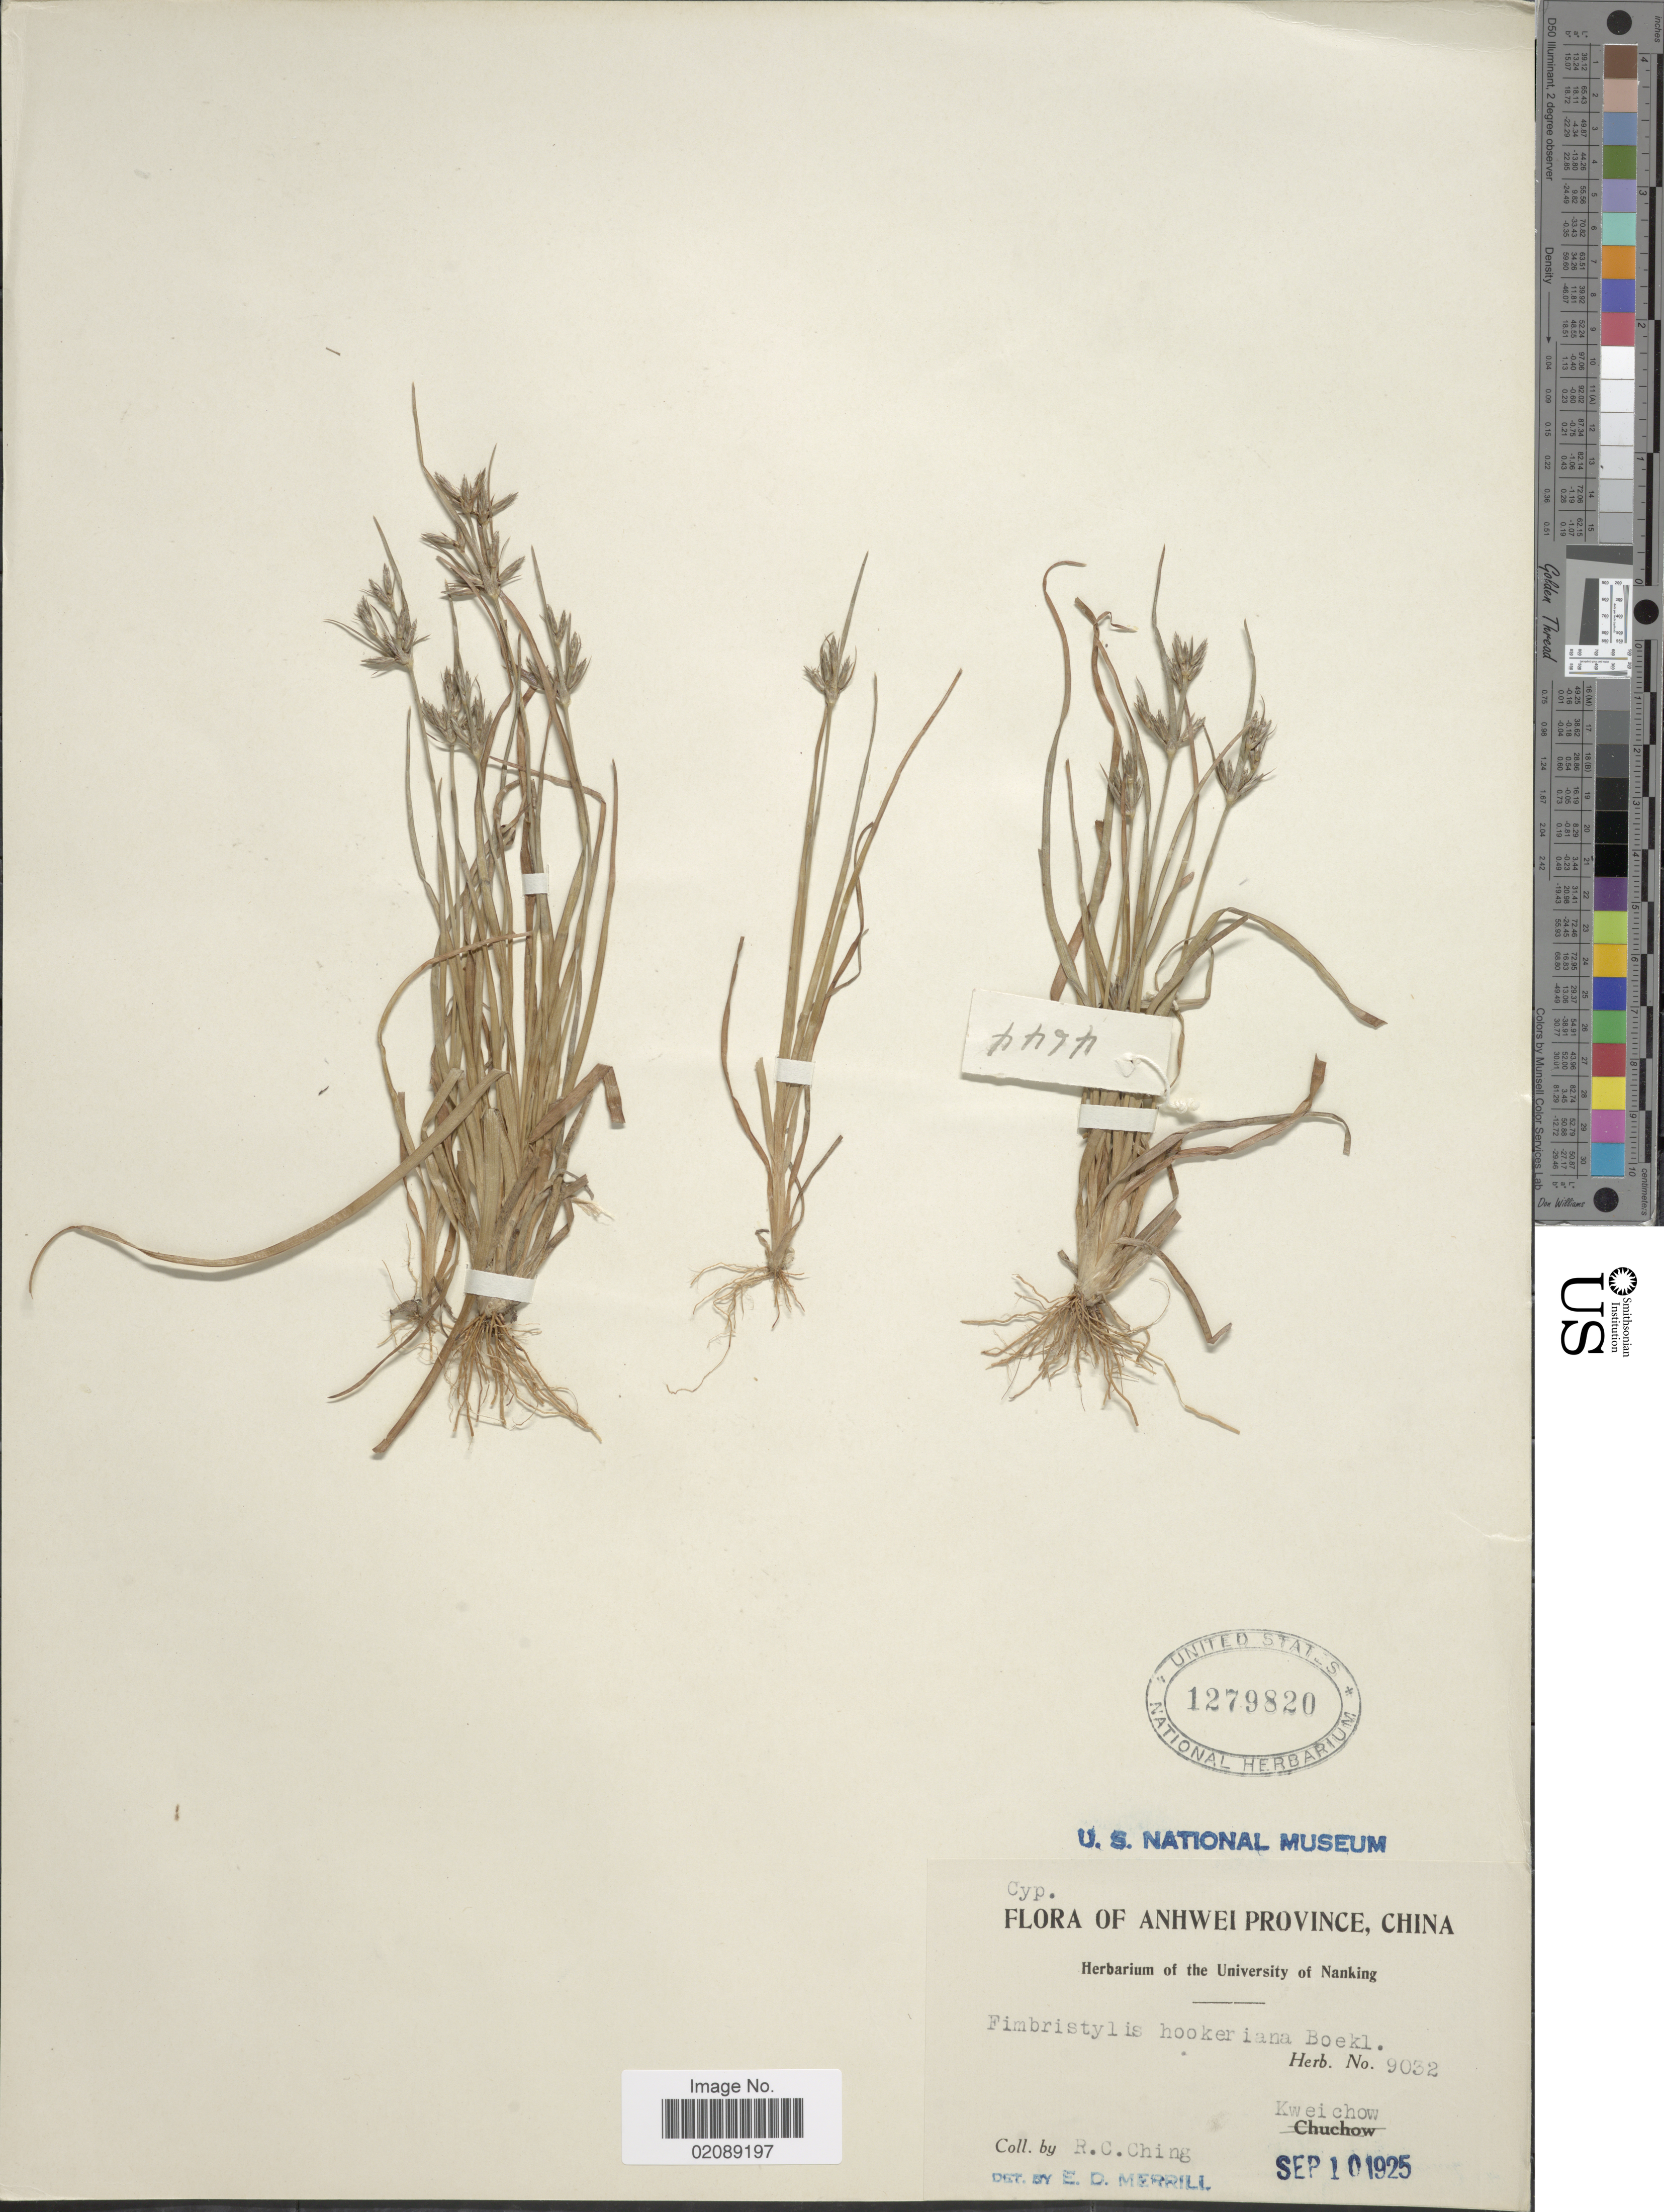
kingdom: Plantae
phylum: Tracheophyta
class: Liliopsida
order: Poales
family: Cyperaceae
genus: Fimbristylis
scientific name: Fimbristylis hookeriana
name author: Boeckeler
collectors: R. C. Ching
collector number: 9032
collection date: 1925-09-10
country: China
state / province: Anhui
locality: Anhwei Province. Kweichow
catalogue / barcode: US 1279820